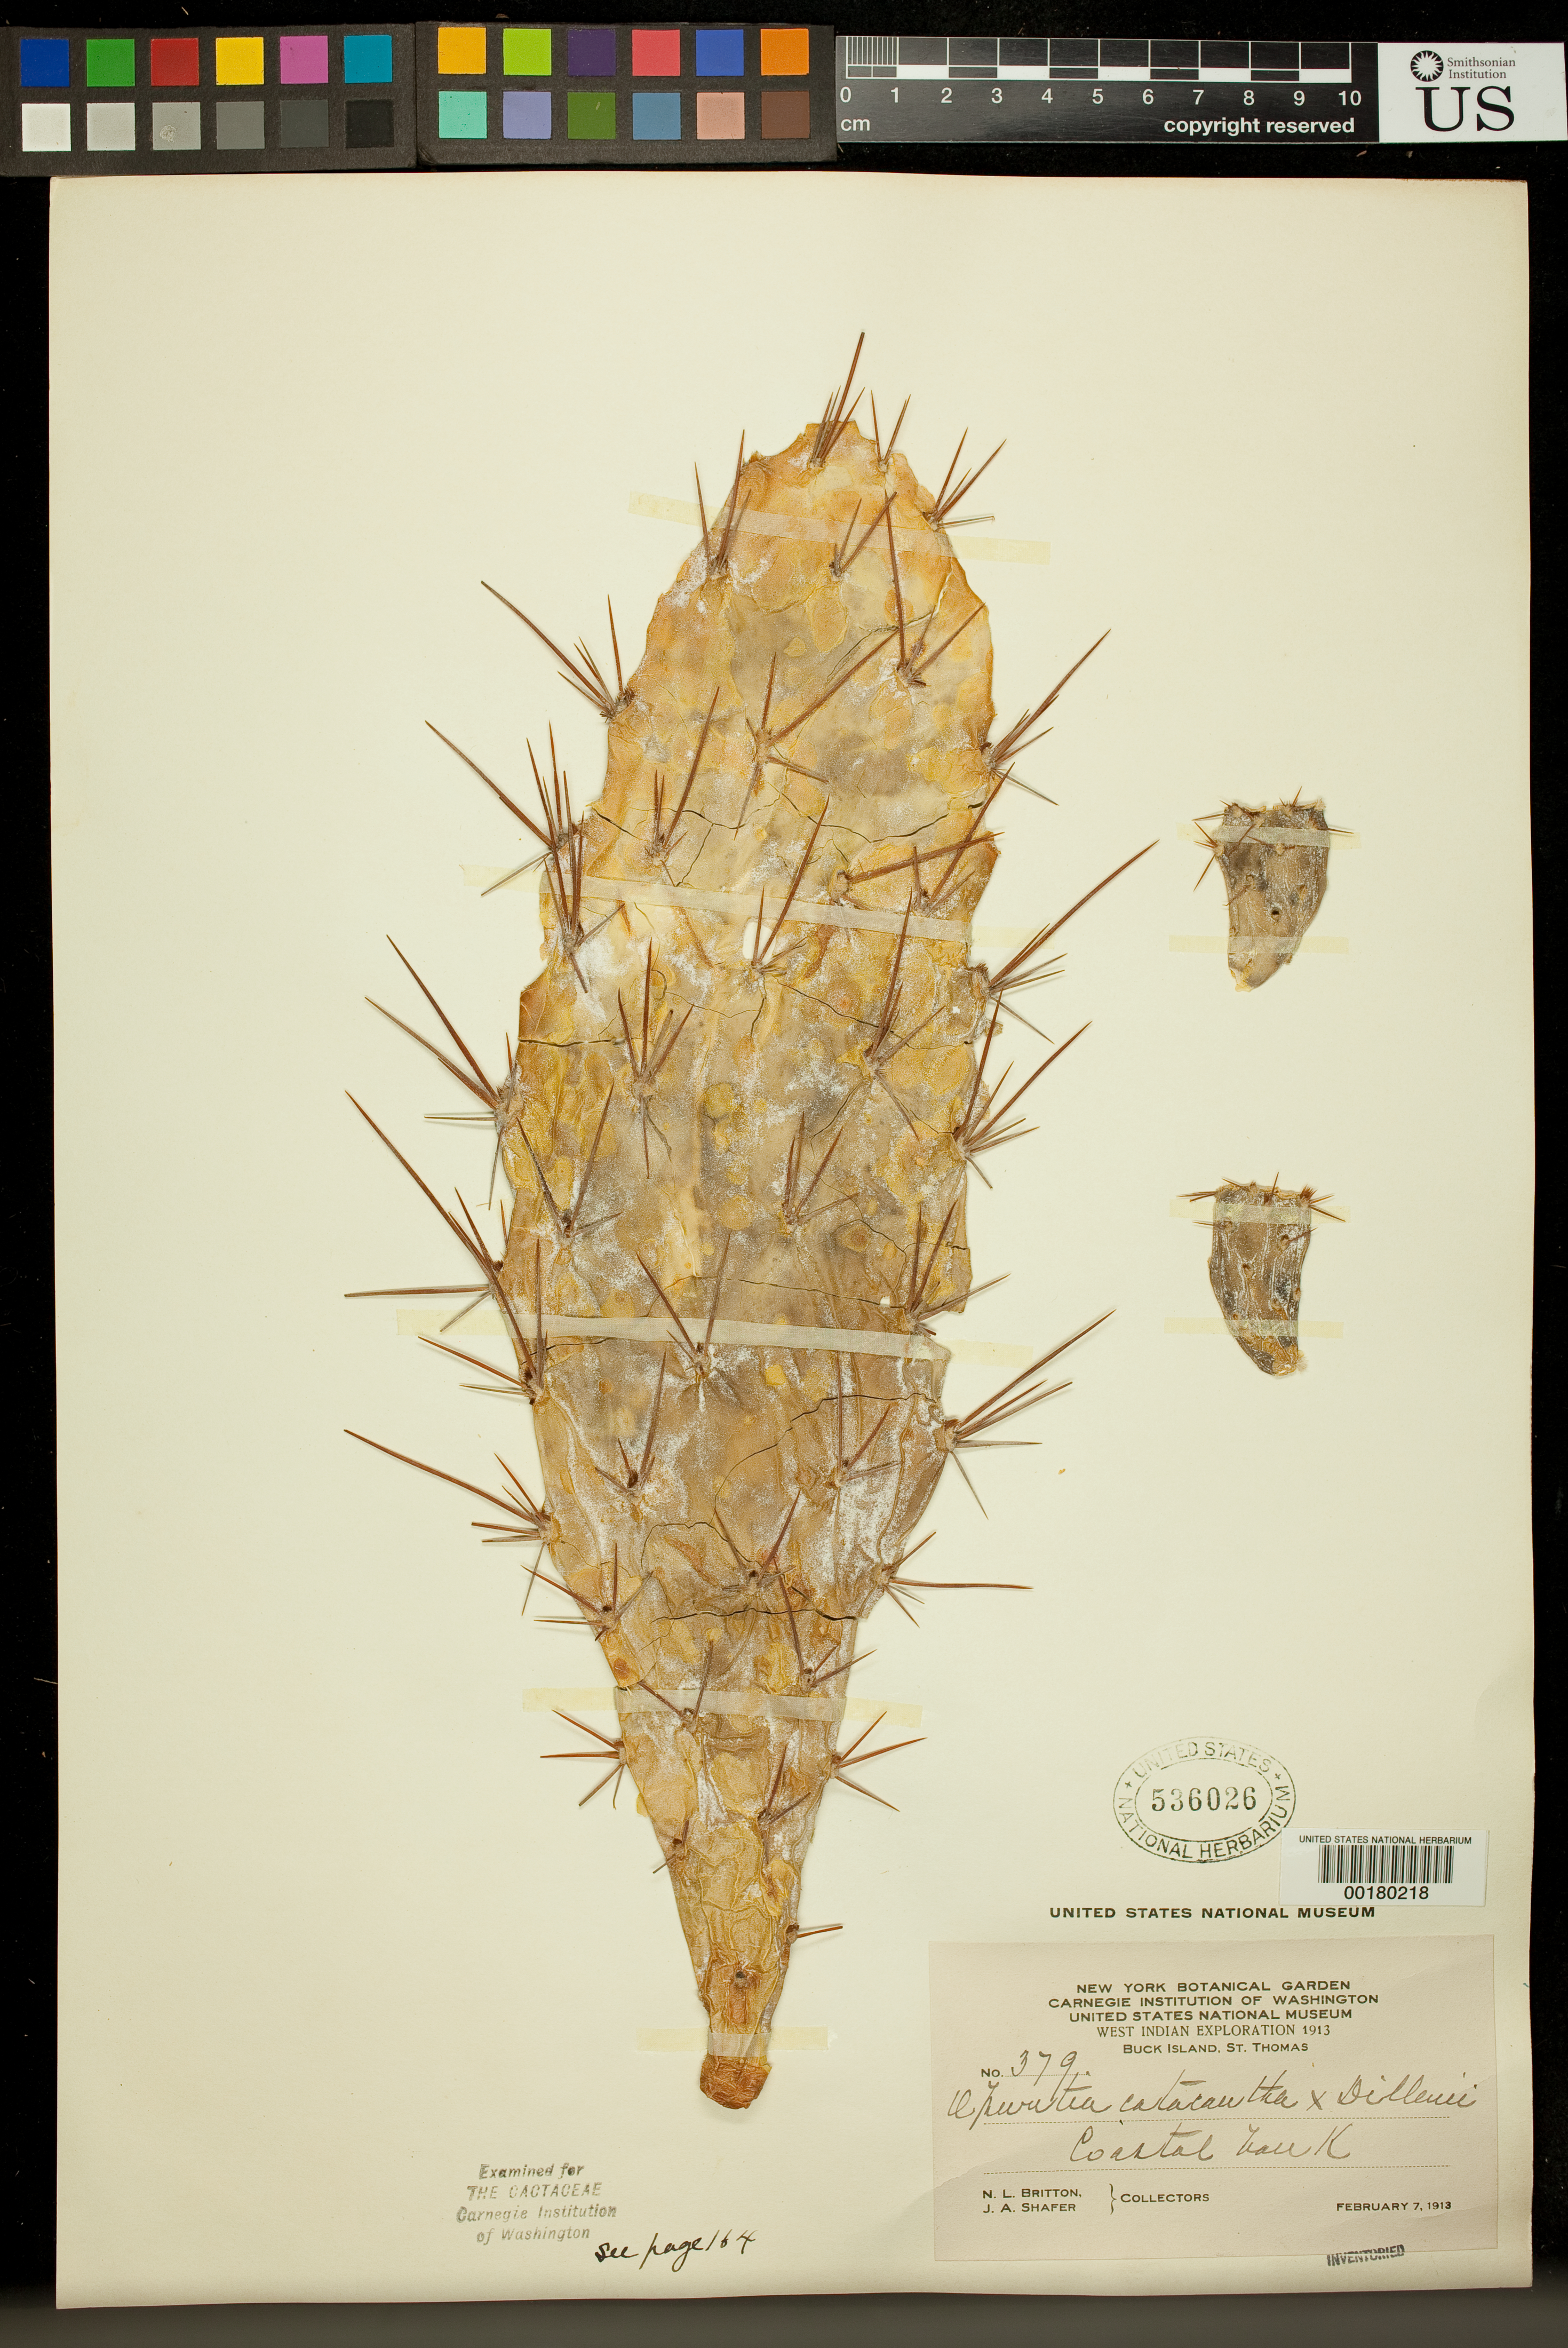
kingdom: Plantae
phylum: Tracheophyta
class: Magnoliopsida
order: Caryophyllales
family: Cactaceae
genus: Opuntia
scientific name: Opuntia catocantha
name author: Pfeiff.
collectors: N. Britton & J. A. Shafer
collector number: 379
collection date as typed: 07 Feb 1913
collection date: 1913-02-07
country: U.S. Virgin Islands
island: Buck Island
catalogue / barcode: US 536026